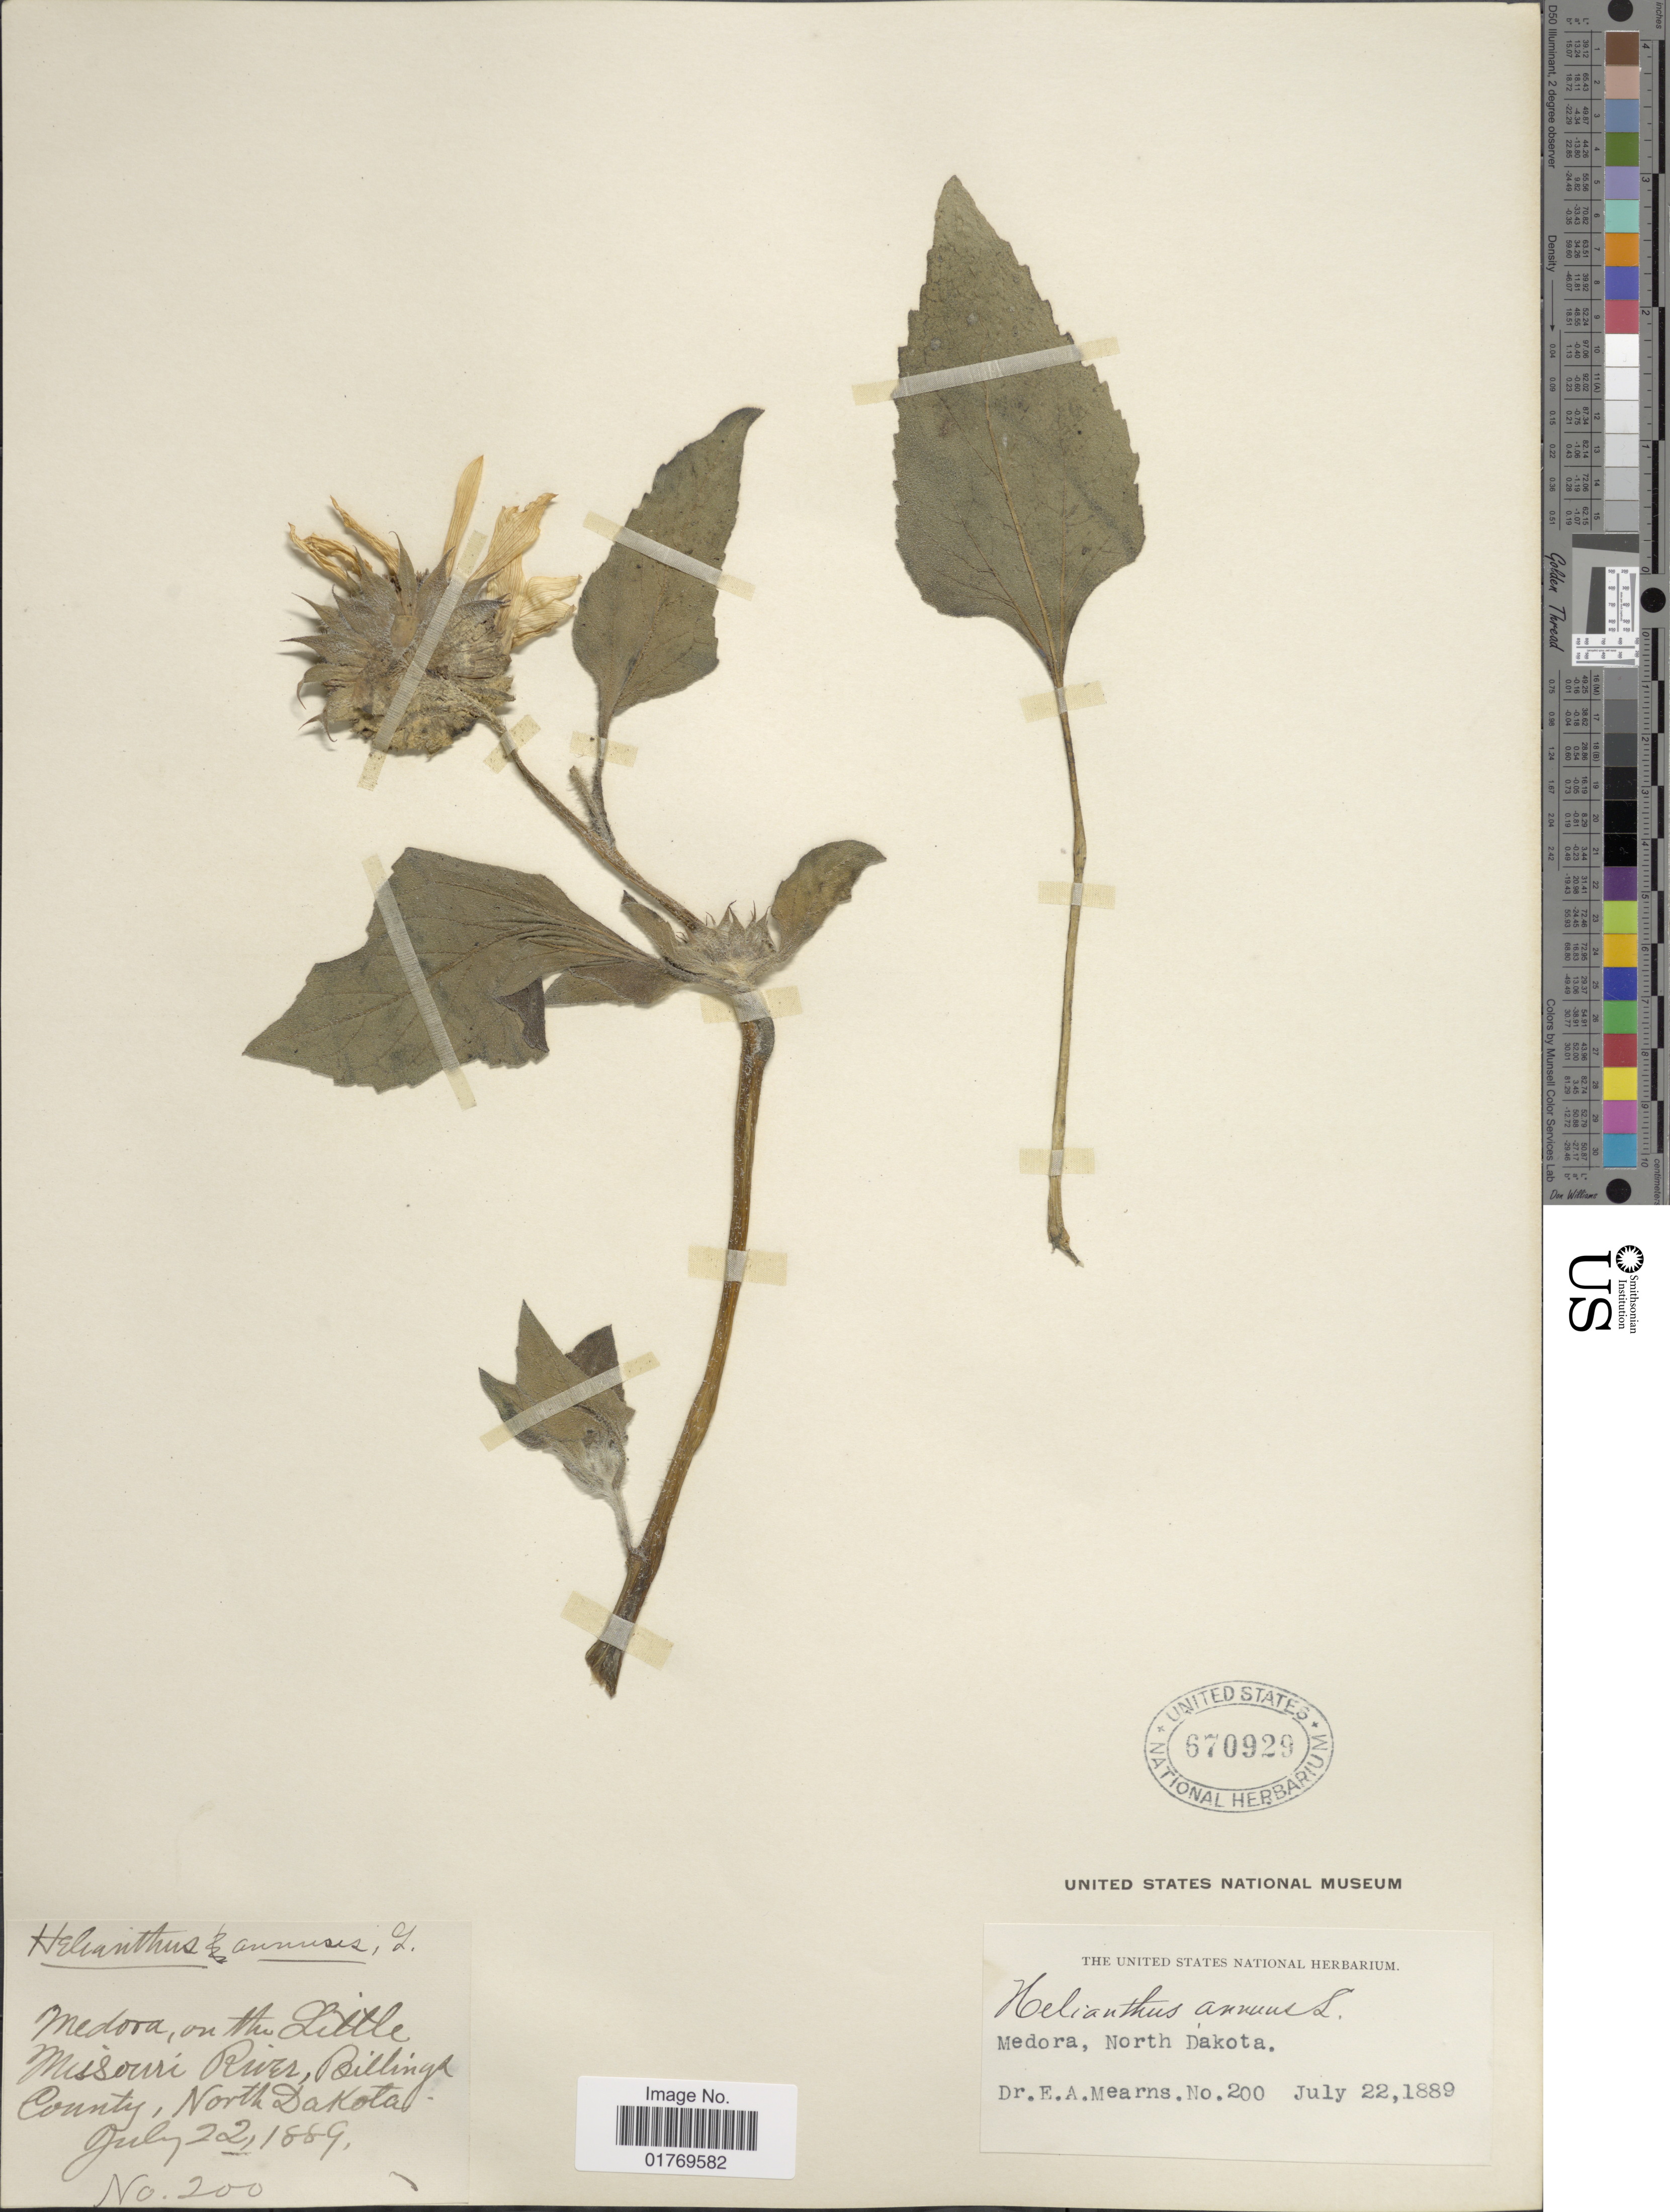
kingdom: Plantae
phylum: Tracheophyta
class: Magnoliopsida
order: Asterales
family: Asteraceae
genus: Helianthus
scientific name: Helianthus annuus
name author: L.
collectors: E. A. Mearns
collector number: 200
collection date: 1889-07-22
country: United States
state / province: North Dakota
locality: Medora, on the Little Missouri River, Billings County, North Dakota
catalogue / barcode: US 670929